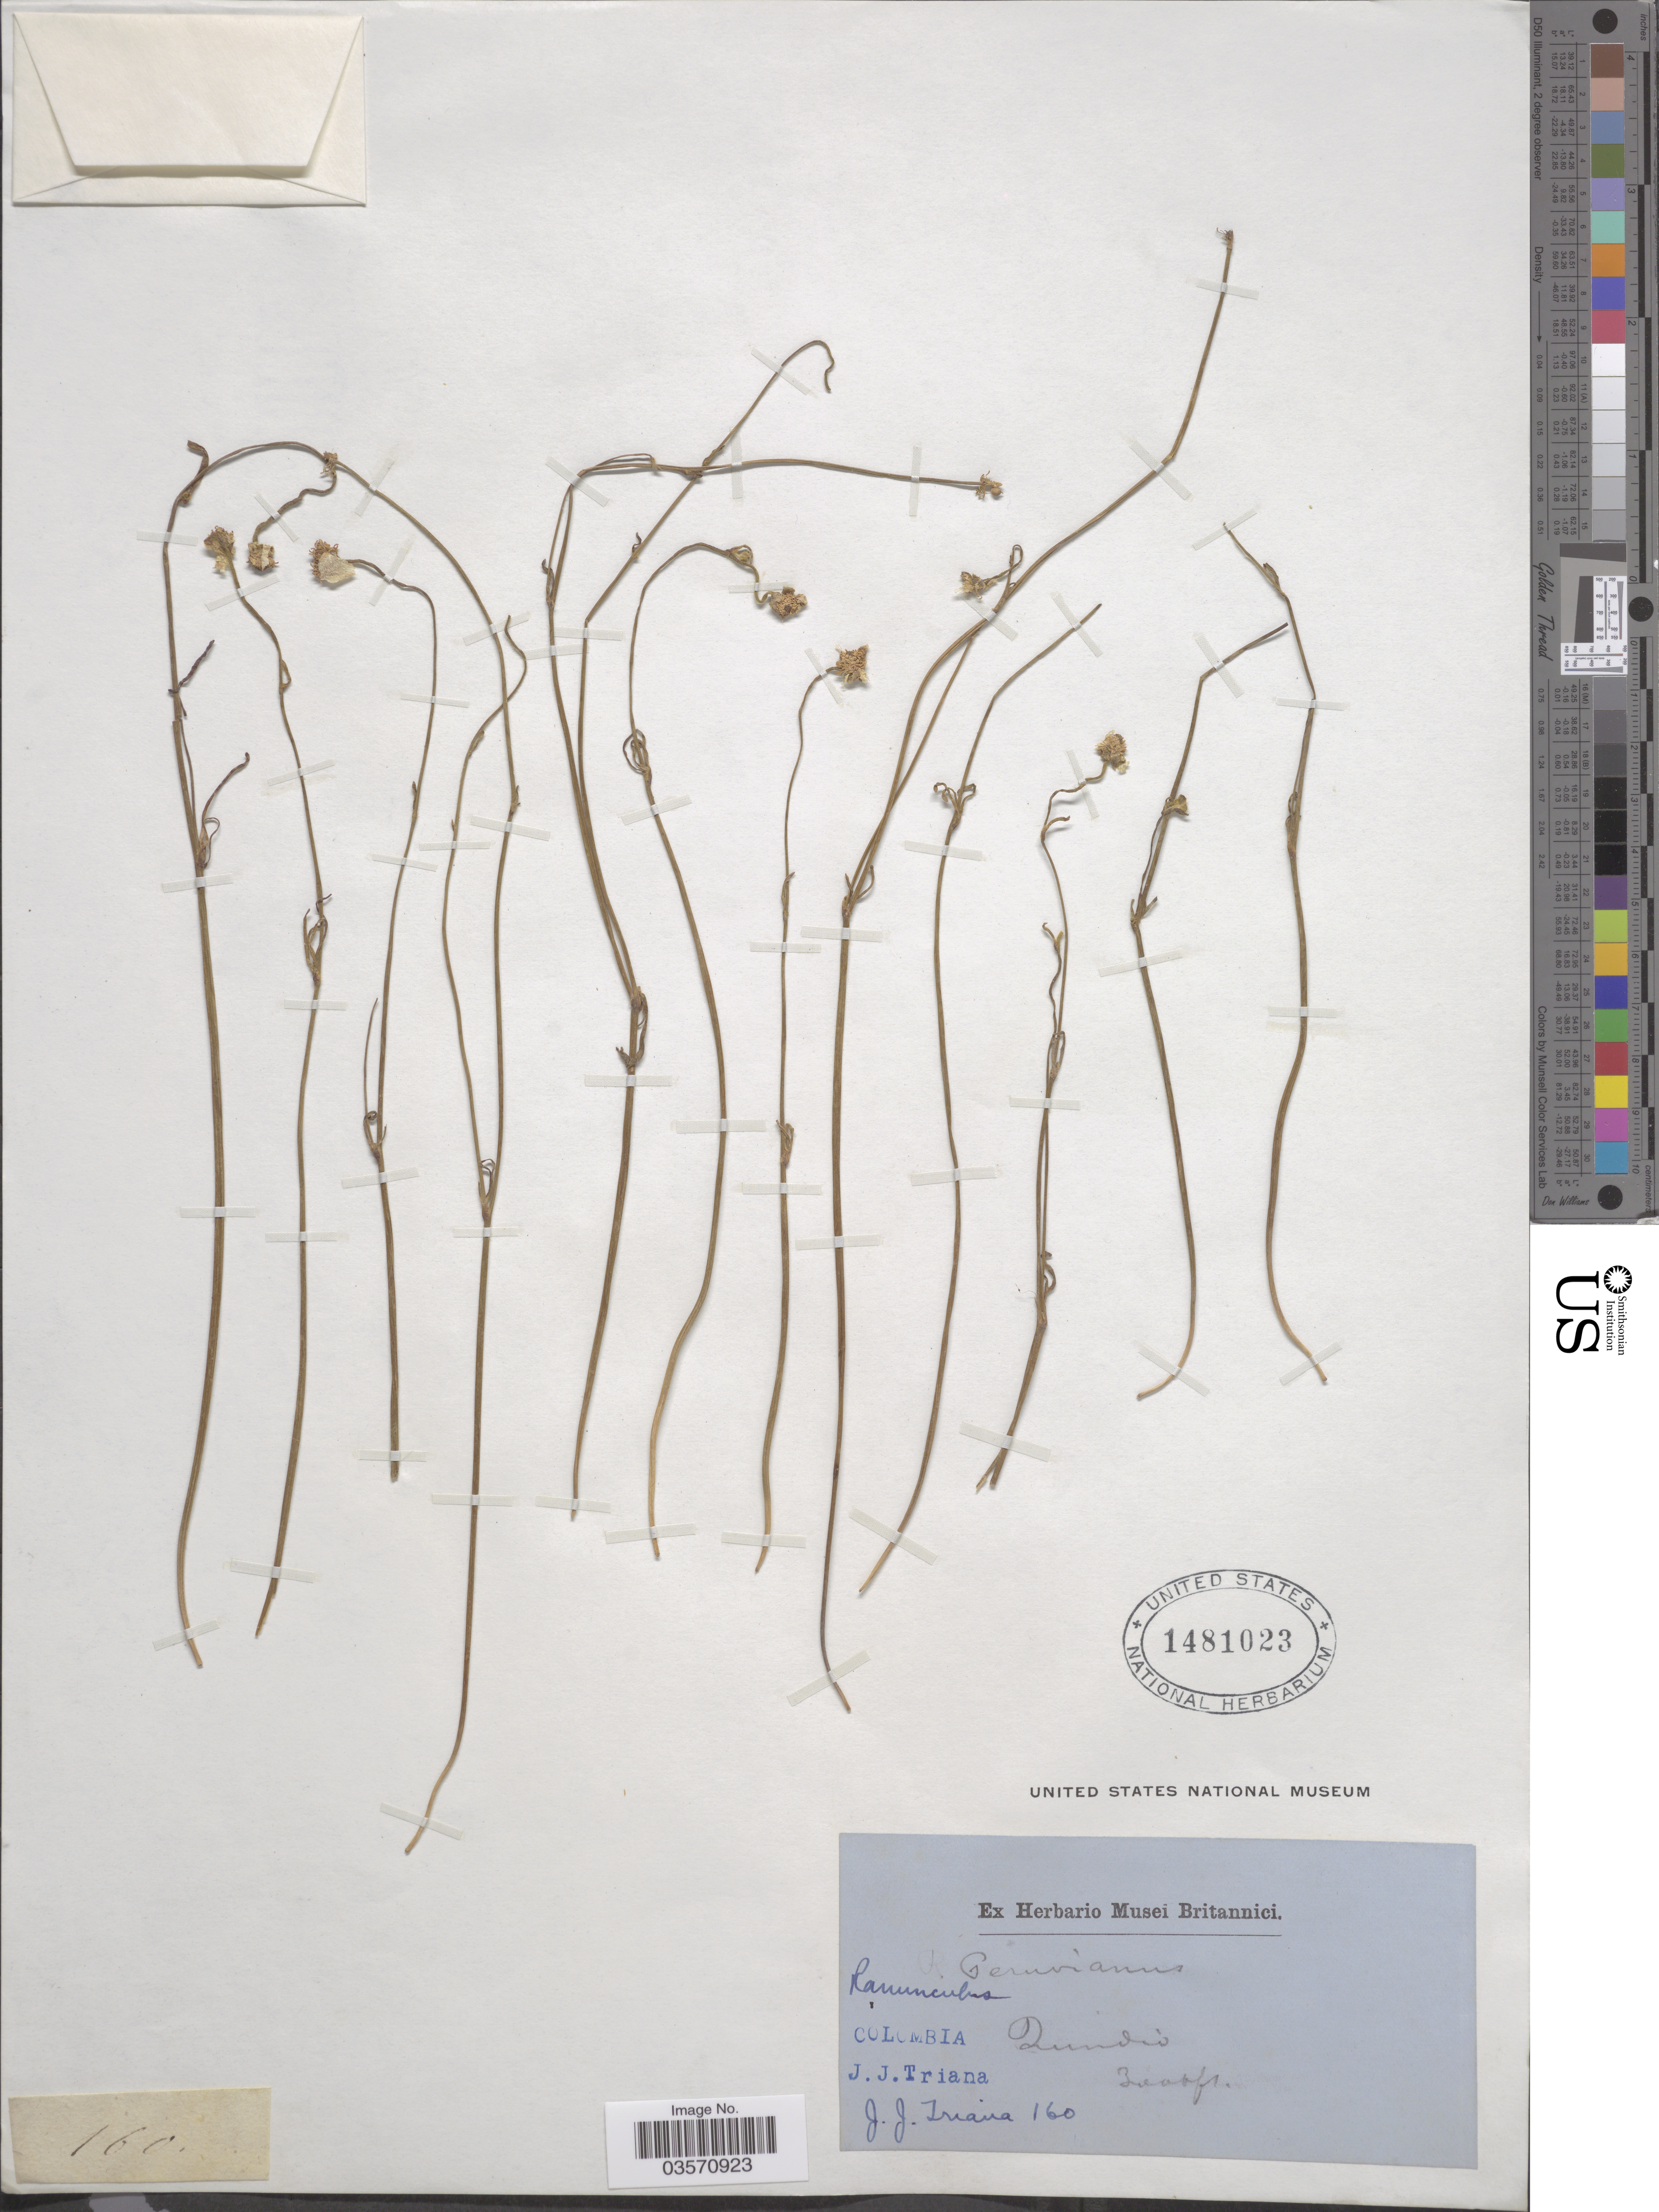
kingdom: Plantae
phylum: Tracheophyta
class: Magnoliopsida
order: Ranunculales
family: Ranunculaceae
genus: Ranunculus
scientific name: Ranunculus peruvianus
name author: Pers.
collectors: J. J. Triana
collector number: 160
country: Colombia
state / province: Quindío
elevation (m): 914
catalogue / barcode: US 1481023